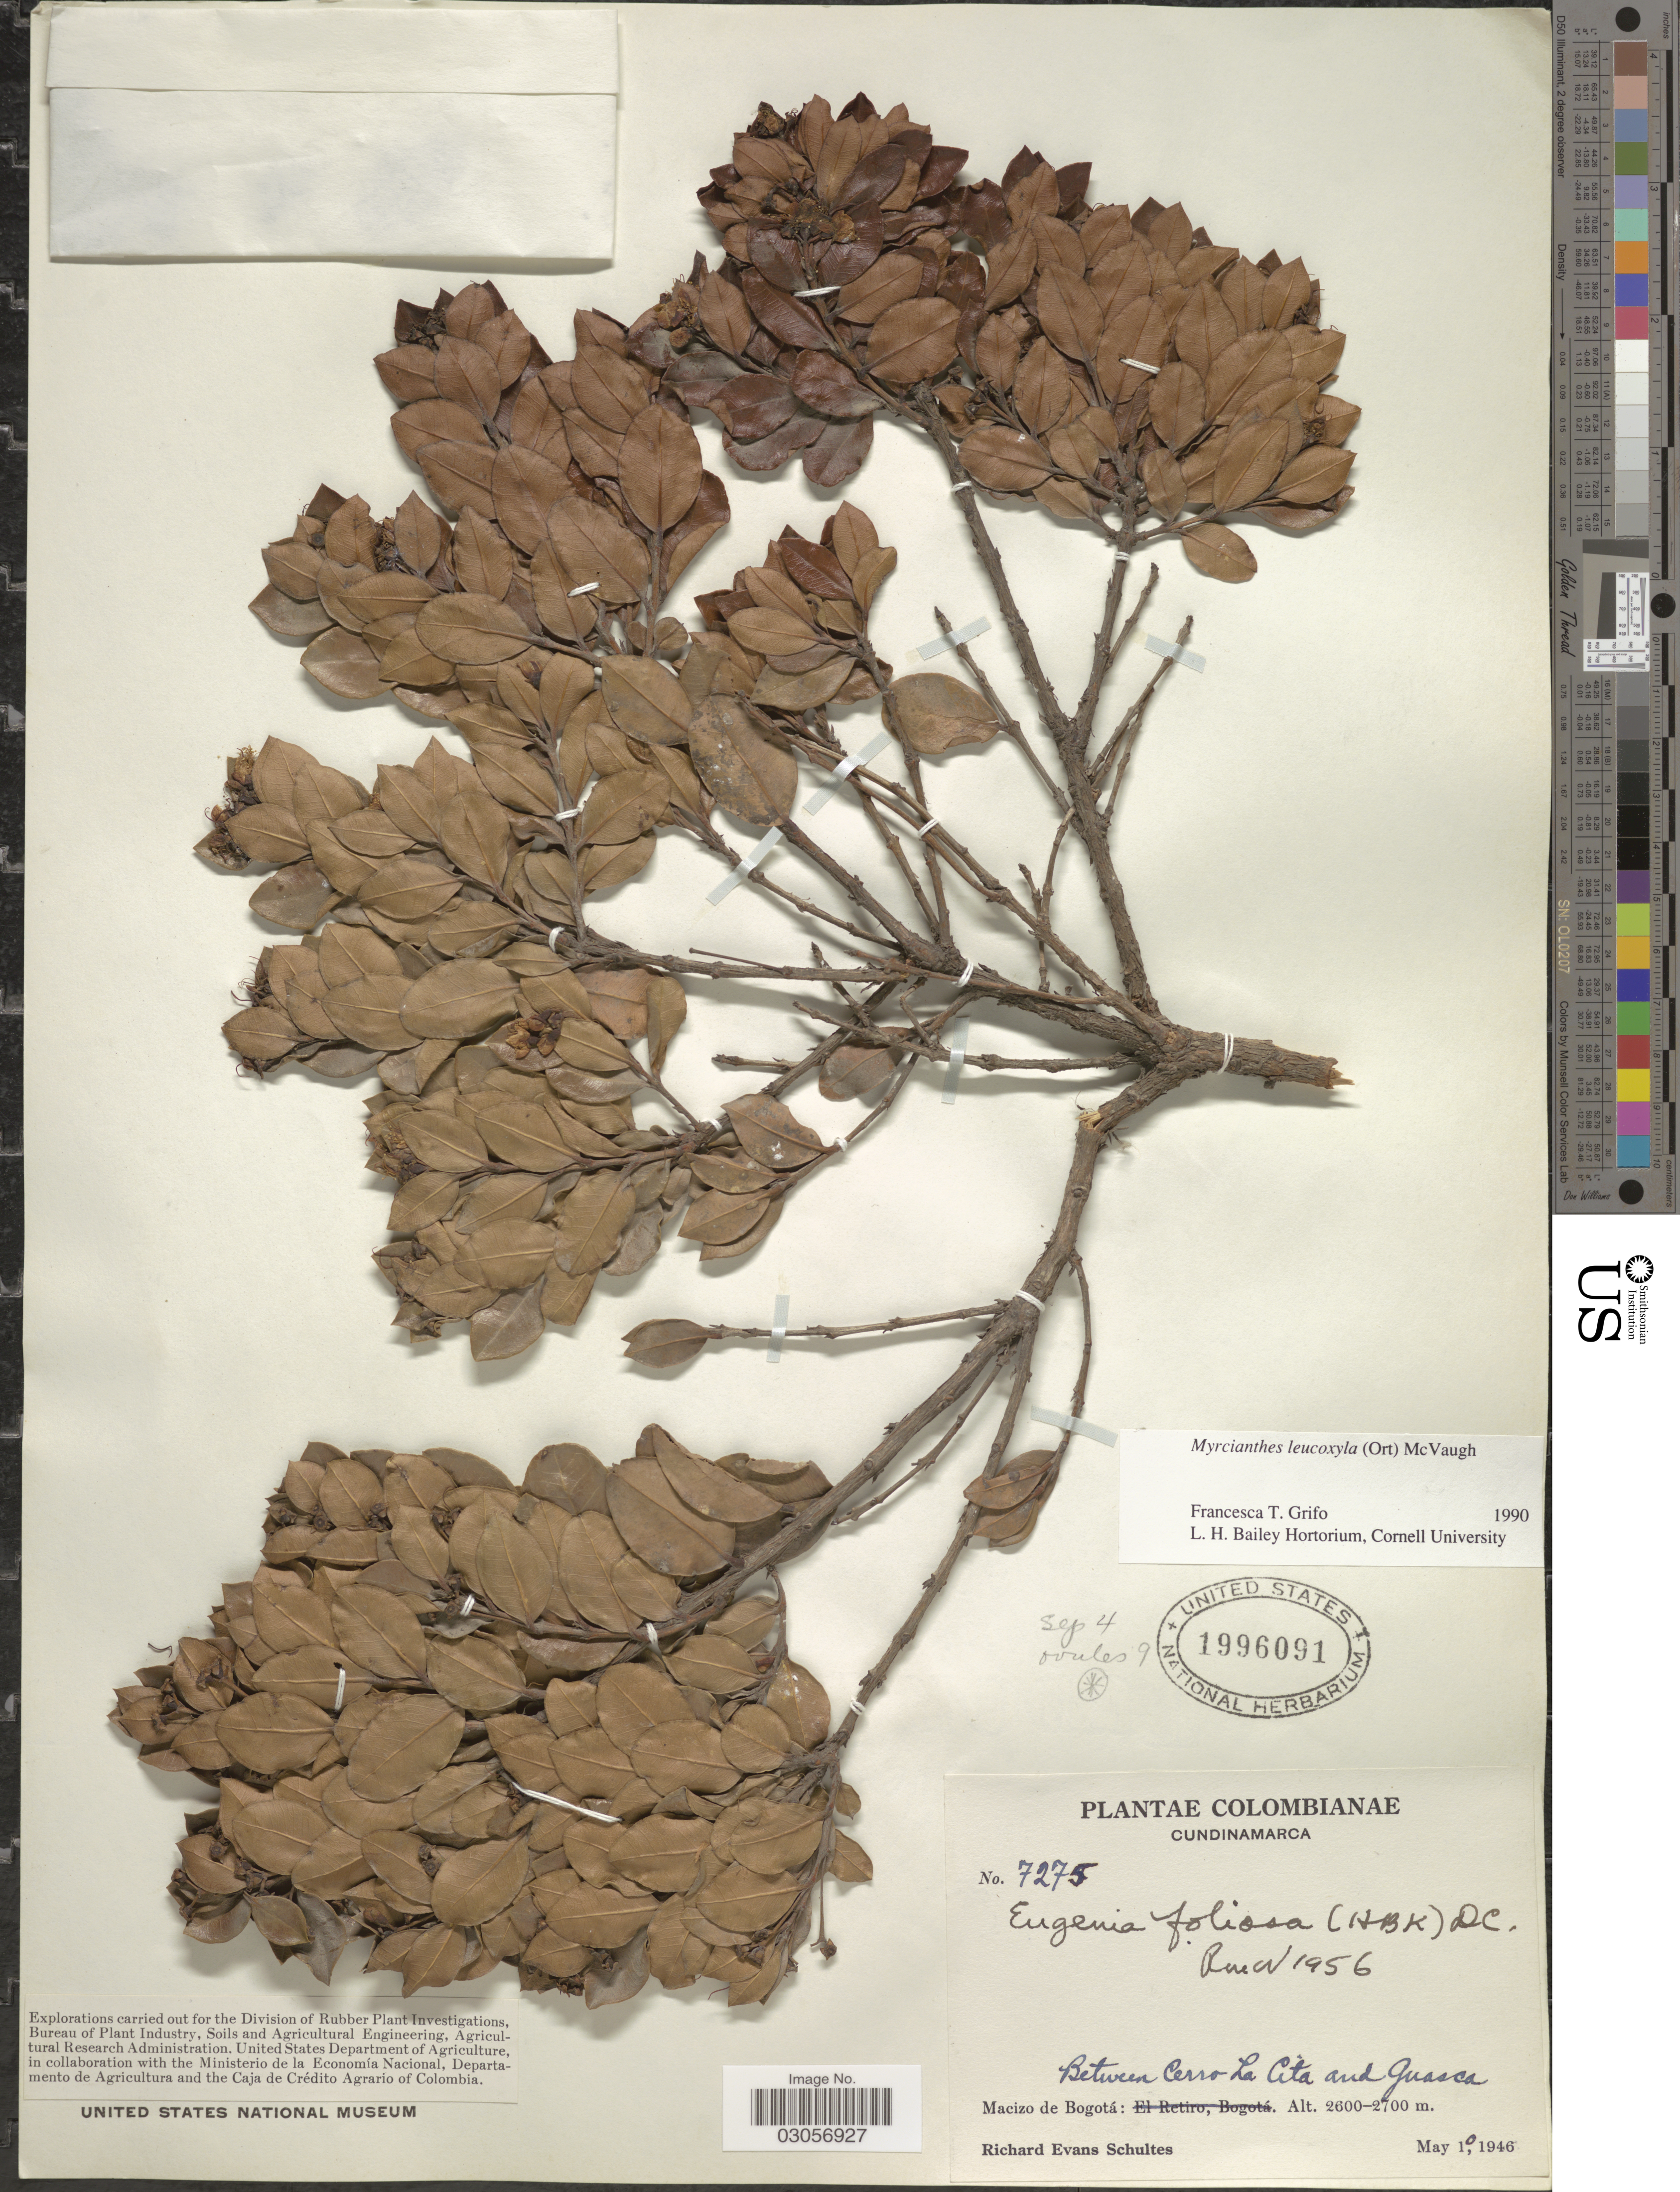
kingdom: Plantae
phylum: Tracheophyta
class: Magnoliopsida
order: Myrtales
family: Myrtaceae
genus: Myrcianthes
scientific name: Myrcianthes leucoxyla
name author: (Ortega) McVaugh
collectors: R. E. Schultes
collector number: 7275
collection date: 1946-05-10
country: Colombia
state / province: Cundinamarca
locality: Between Cerro La Cita and Guasca, Macizo de Bogotá.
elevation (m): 2600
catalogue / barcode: US 1996091